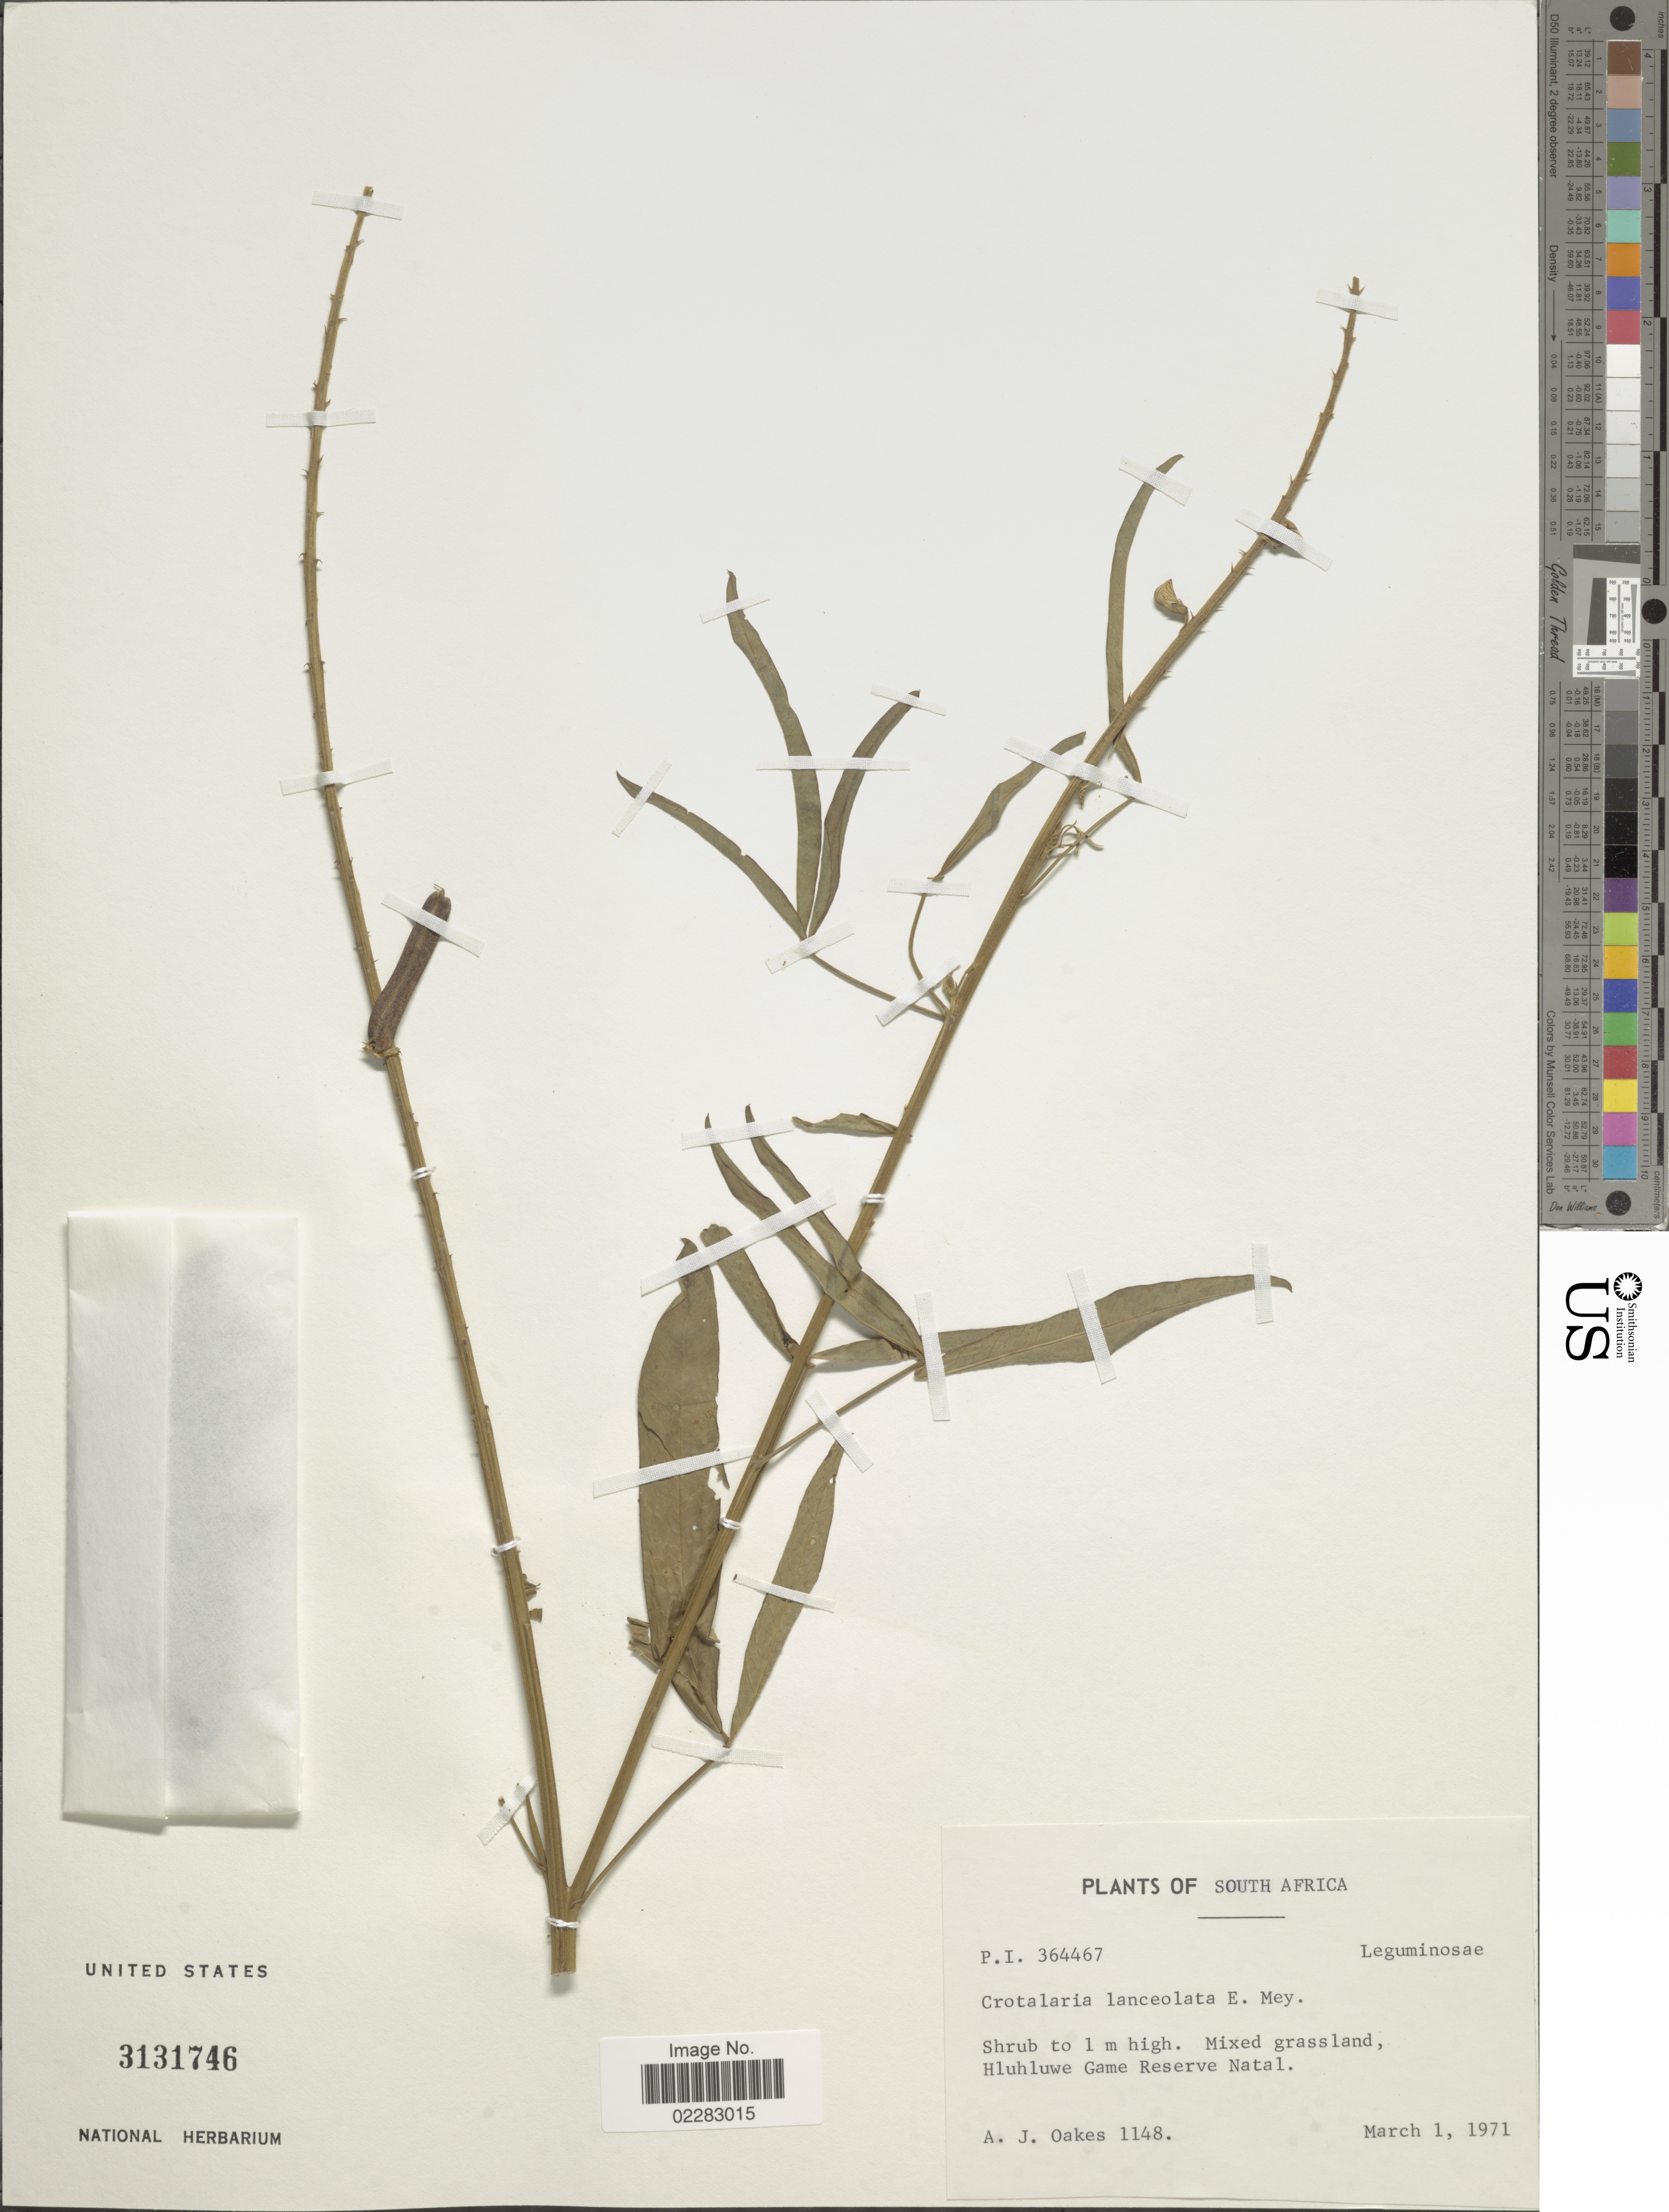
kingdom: Plantae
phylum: Tracheophyta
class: Magnoliopsida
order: Fabales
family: Fabaceae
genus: Crotalaria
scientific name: Crotalaria lanceolata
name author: E. Mey.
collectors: A. Oakes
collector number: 1148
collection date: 1971-03-01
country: South Africa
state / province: KwaZulu-Natal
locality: Hluhluwe Game Reserve Natal.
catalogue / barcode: US 3131746